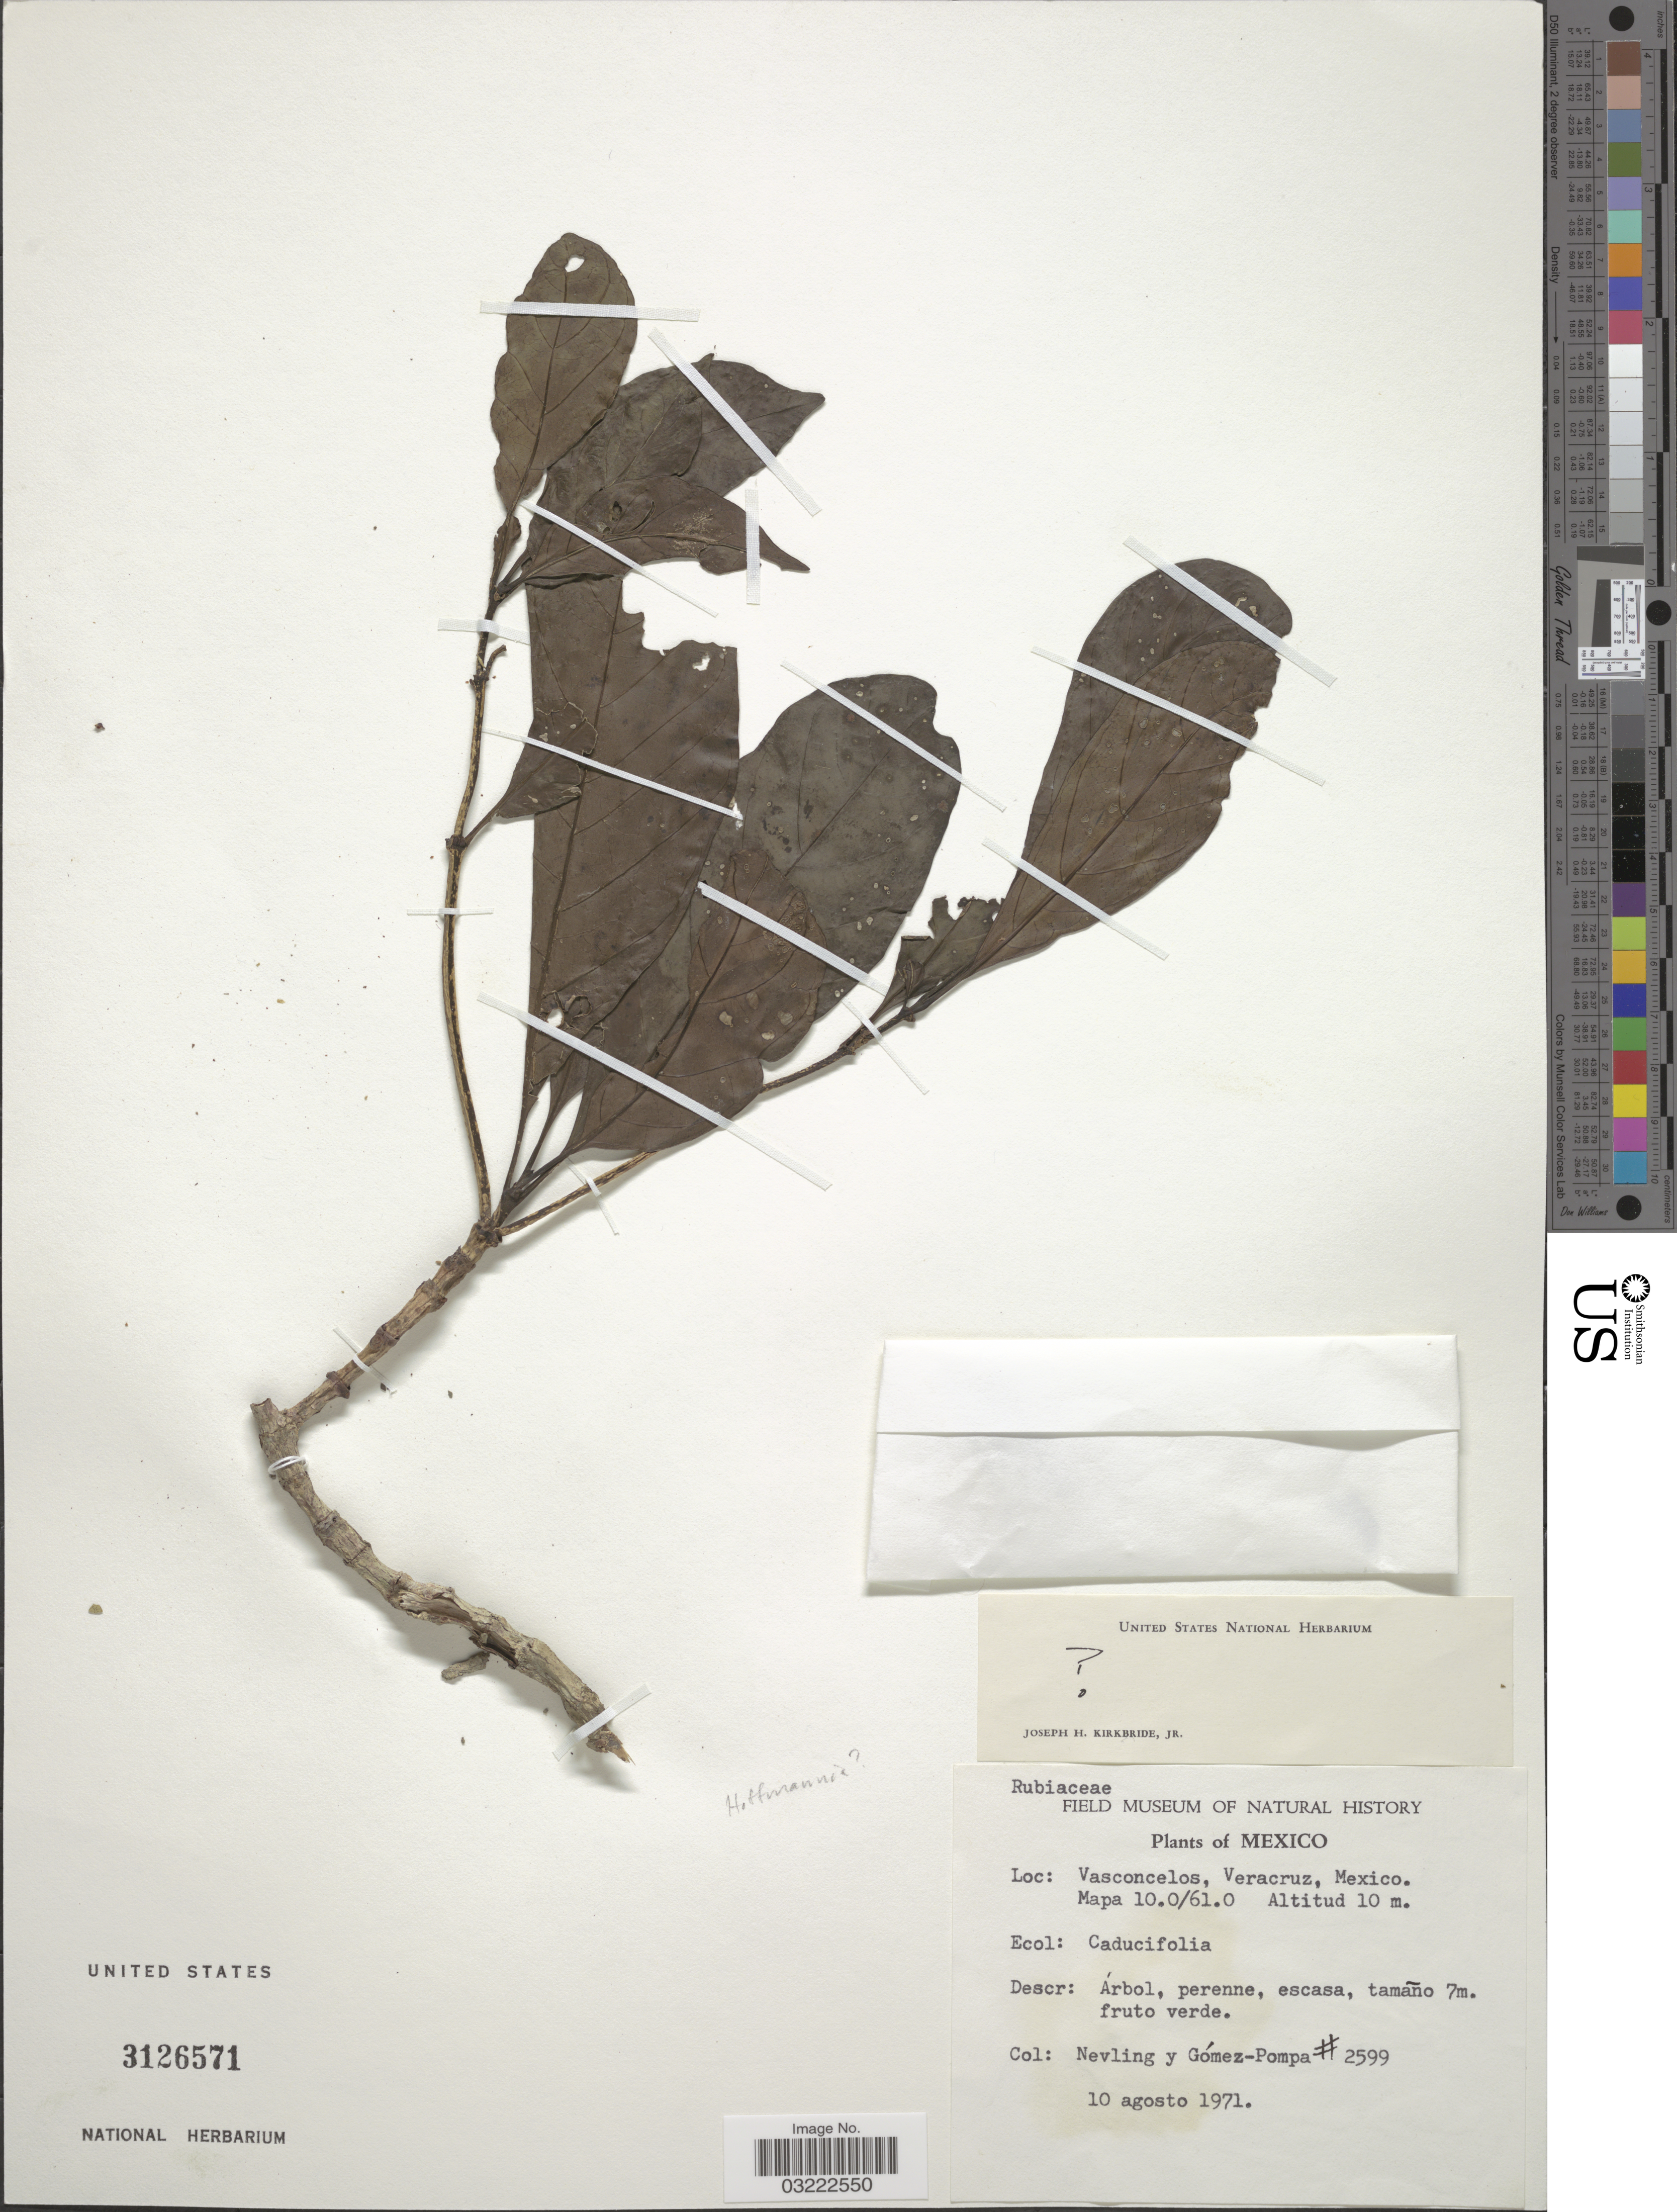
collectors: Nevling & Gomez-Pompa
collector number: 2599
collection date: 1971-08-10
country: Mexico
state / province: Veracruz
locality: Vasconcelos, Veracruz, Mapa 10.0/61.0.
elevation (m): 10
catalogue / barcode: US 3126571